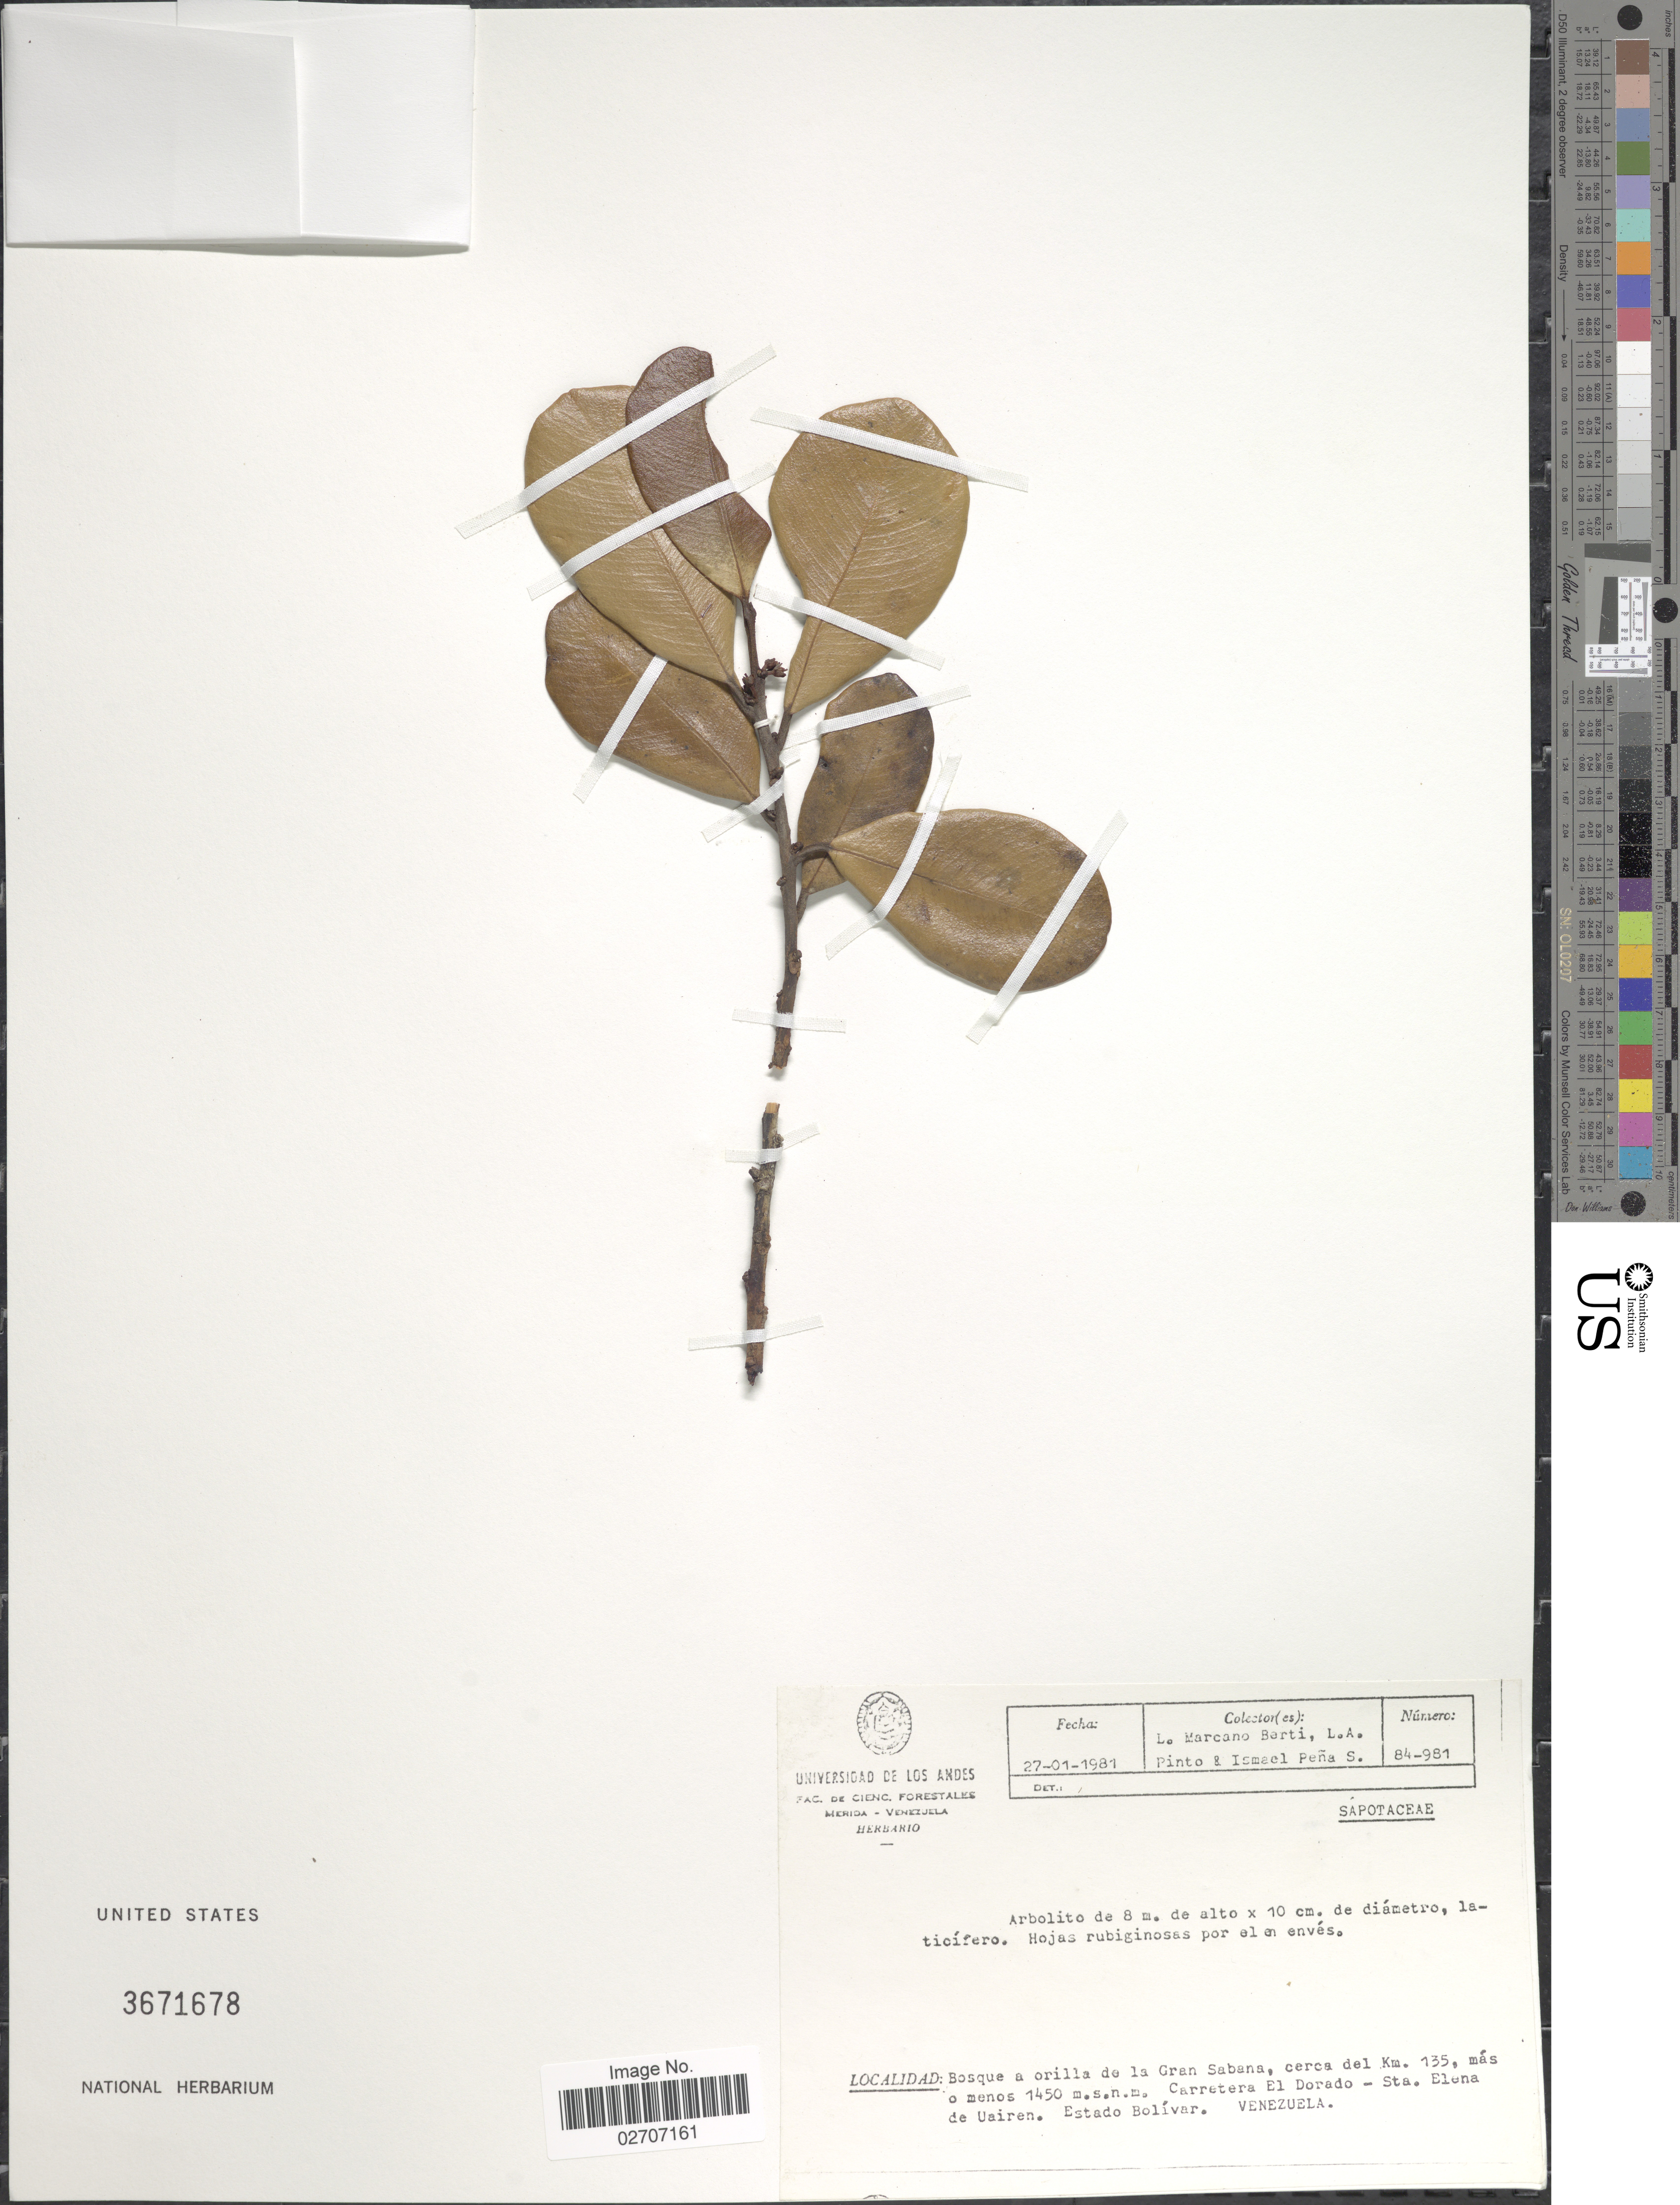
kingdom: Plantae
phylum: Tracheophyta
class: Magnoliopsida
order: Ericales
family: Sapotaceae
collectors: L. Marcano-Berti, L. Pinto & I. Peña S.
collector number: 84-981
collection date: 1981-01-27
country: Colombia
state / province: Bolívar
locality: Bosque a orilla de la Gran Sabana, cerca del Km. 135, Carretera El Dorado - Sta. Elena de Uairen. Estado Bolivar.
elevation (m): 1450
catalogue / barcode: US 3671678